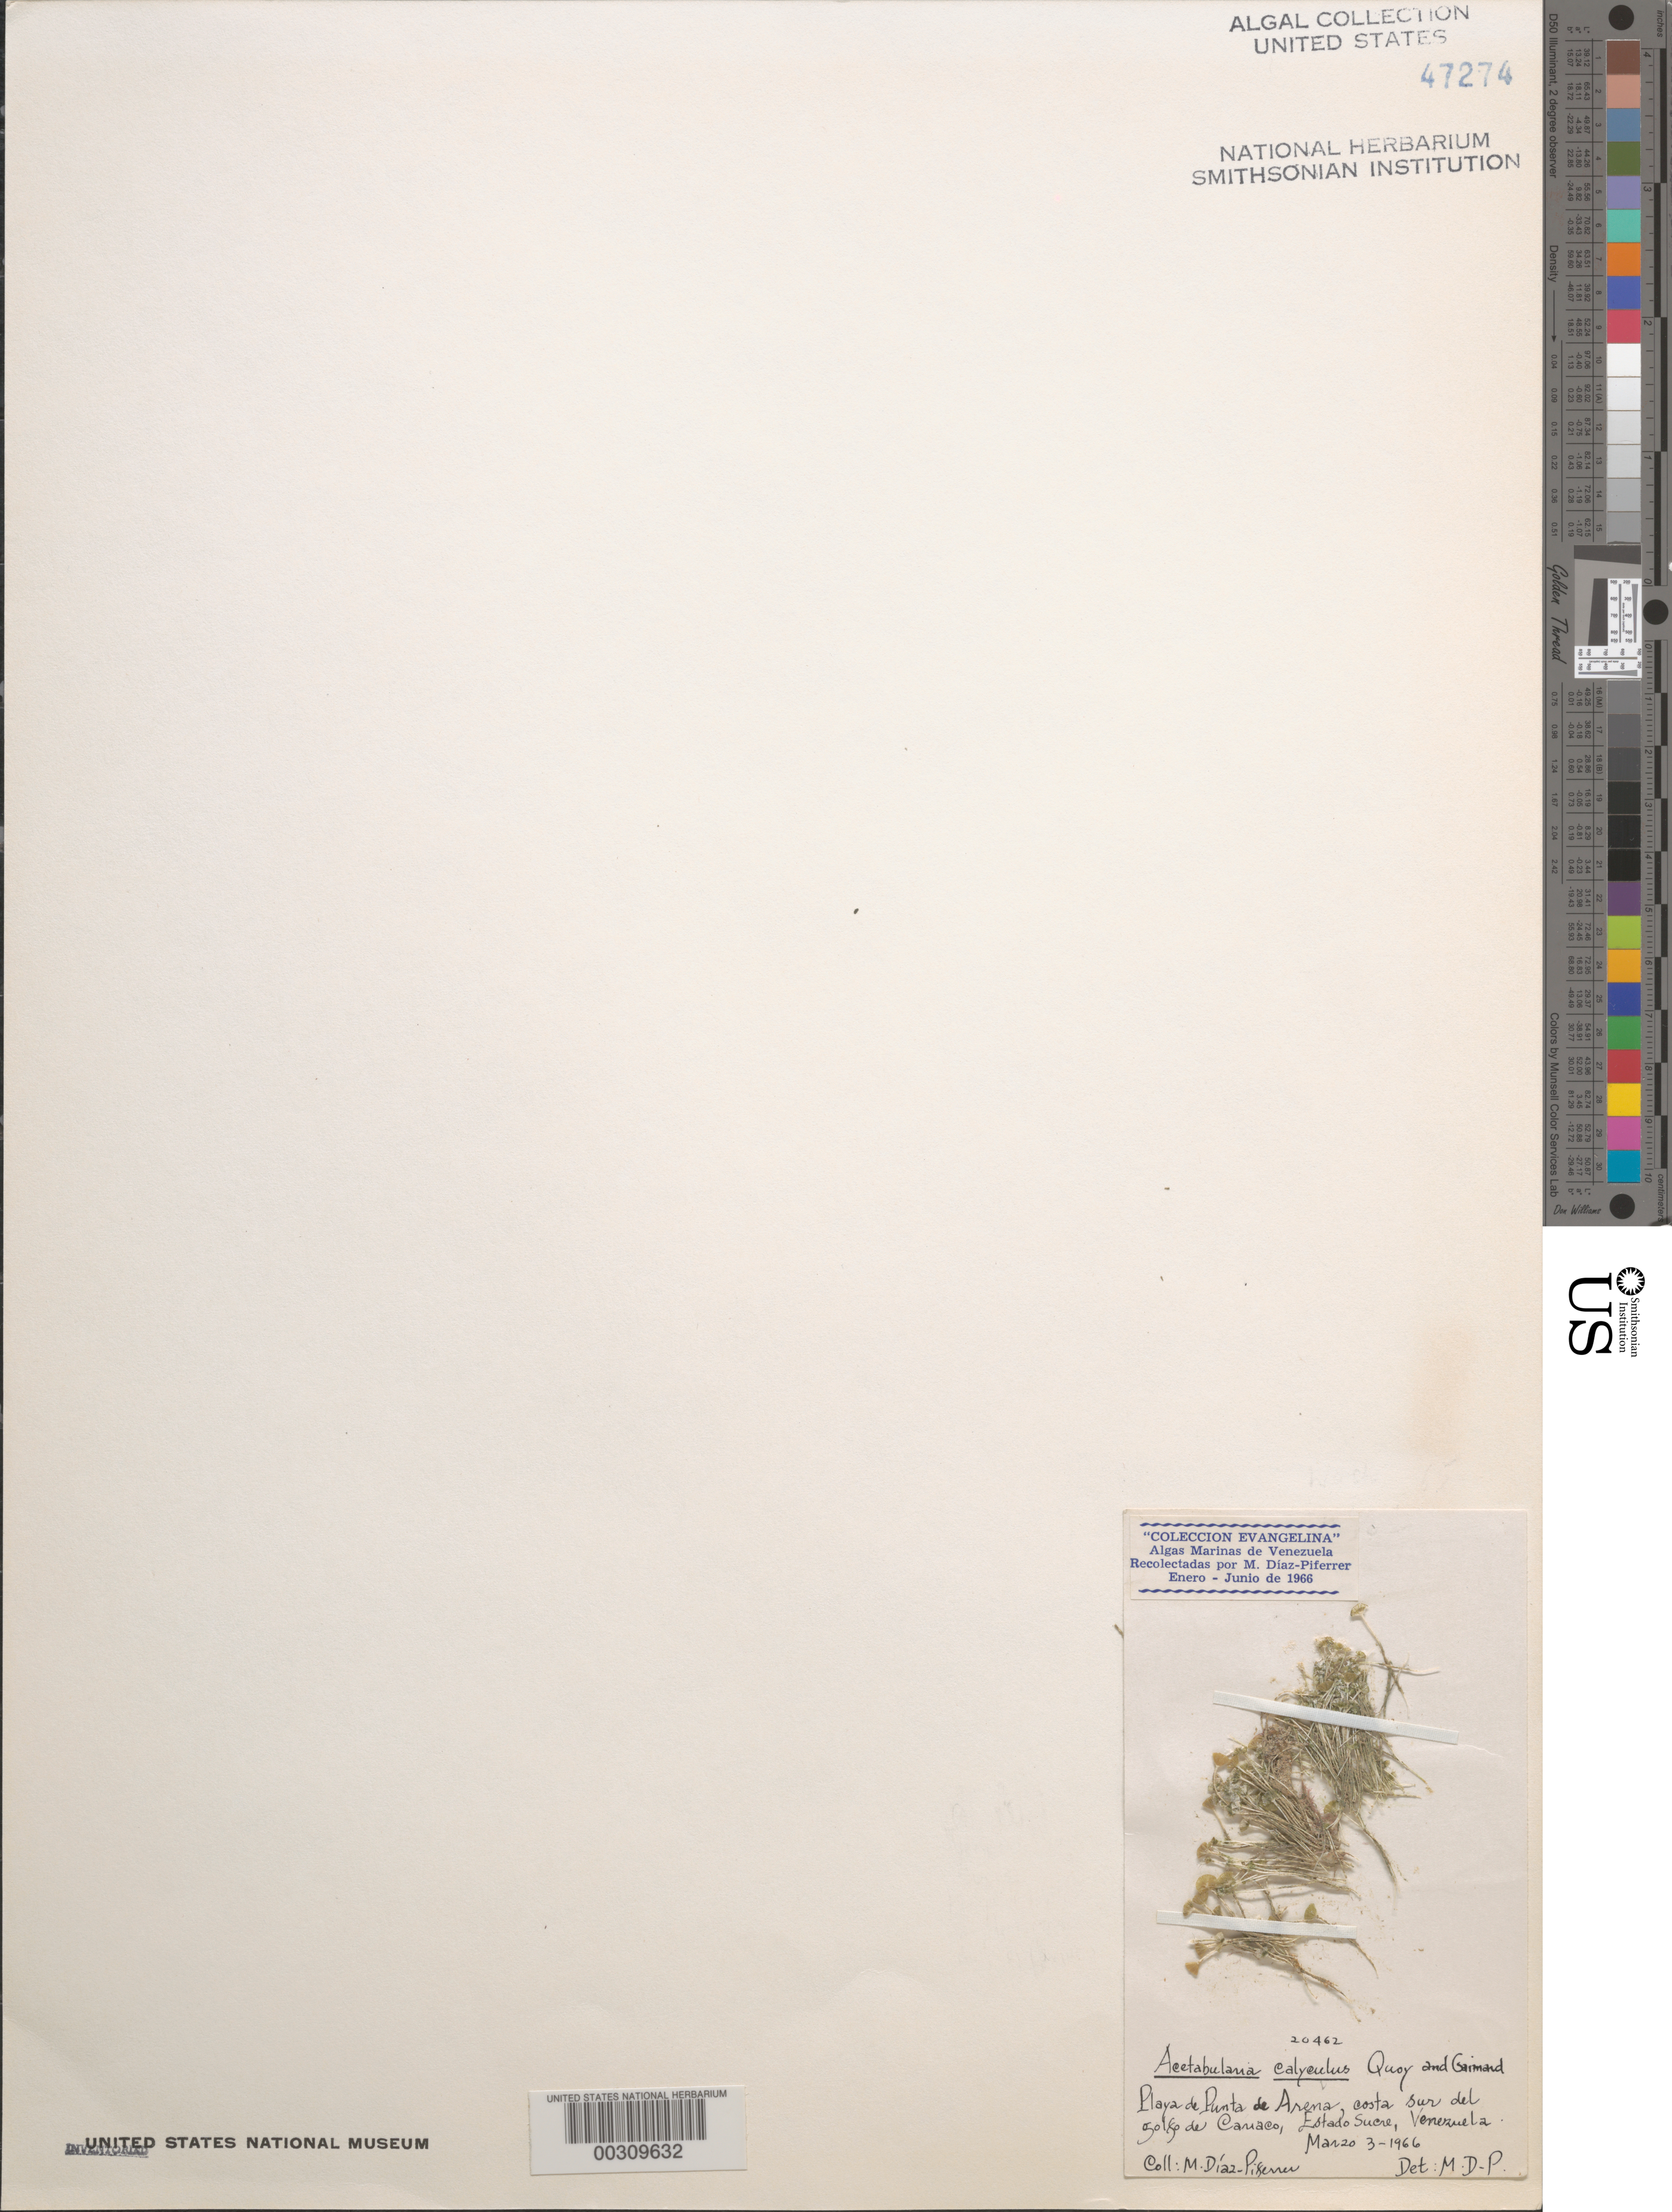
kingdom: Plantae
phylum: Chlorophyta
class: Ulvophyceae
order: Dasycladales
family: Polyphysaceae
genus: Acetabularia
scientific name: Acetabularia calyculus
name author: J.V.Lamouroux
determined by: Diaz-Piferrer, M.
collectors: M. Diaz-Piferrer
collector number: Md-p 20462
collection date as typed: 03 Mar 1966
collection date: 1966-03-03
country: Venezuela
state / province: Sucre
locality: Playa de Punta Arena, Golfo de Cariaco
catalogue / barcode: US 47274